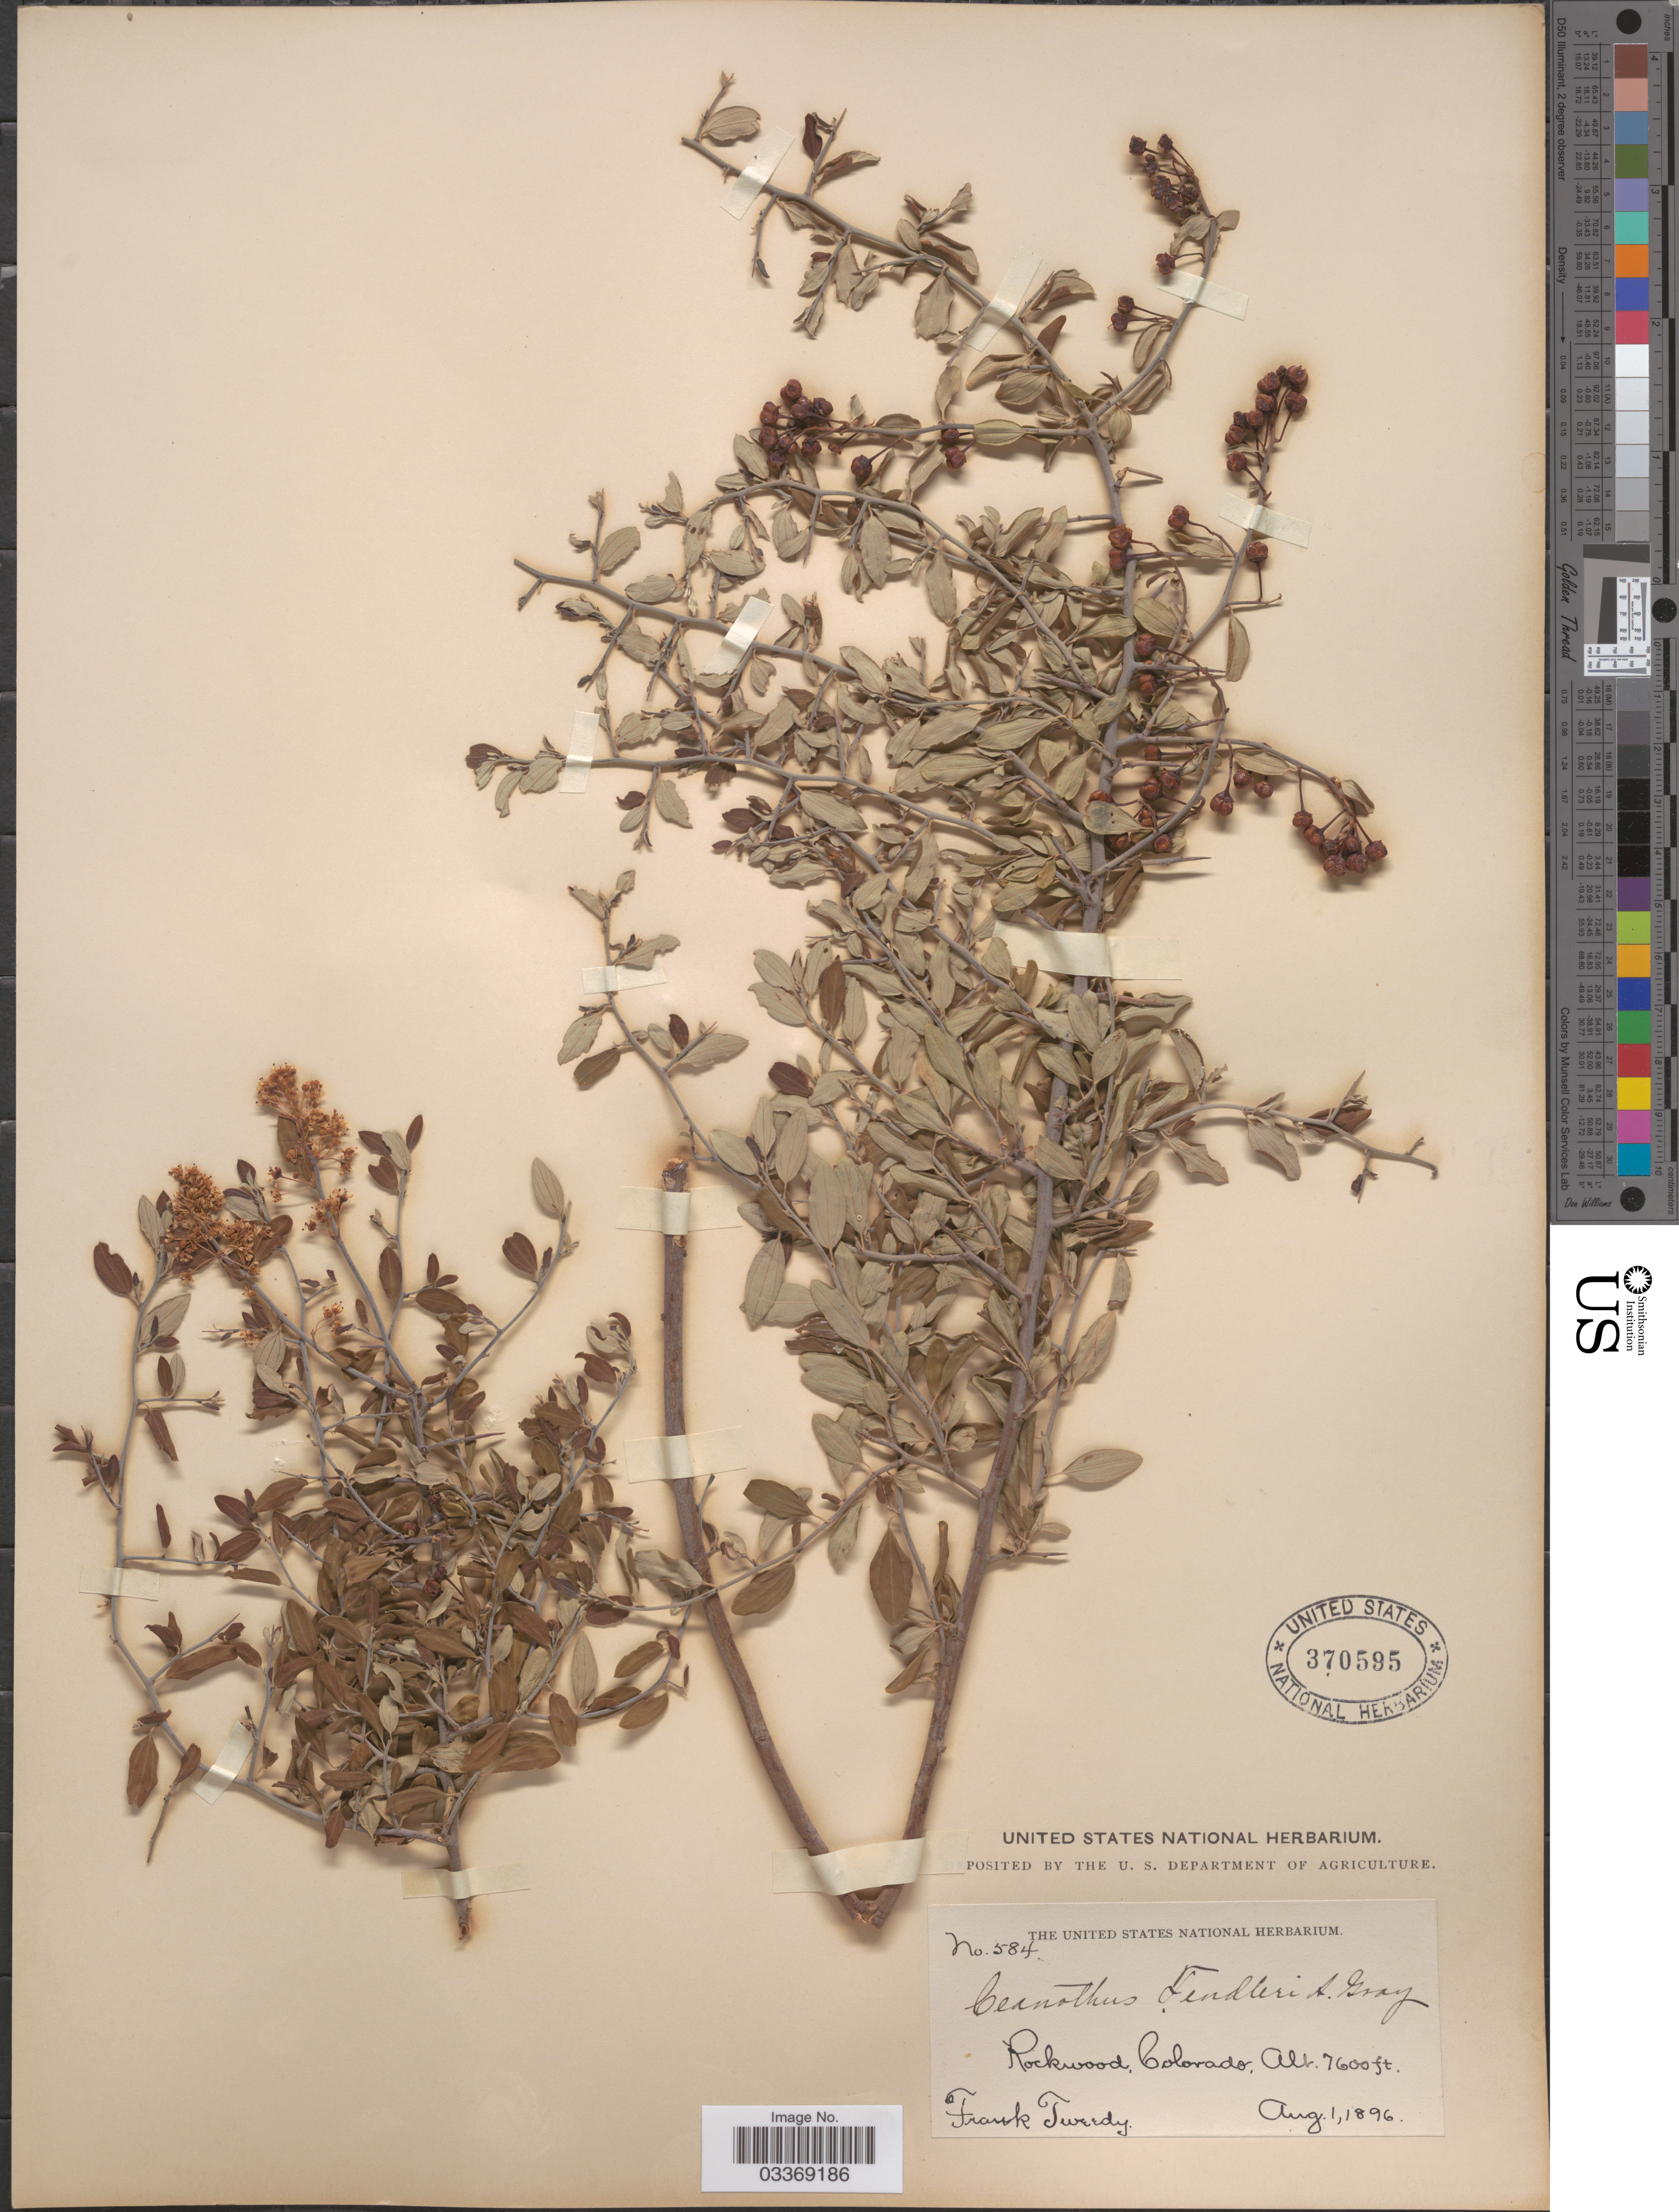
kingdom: Plantae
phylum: Tracheophyta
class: Magnoliopsida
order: Rosales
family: Rhamnaceae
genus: Ceanothus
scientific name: Ceanothus fendleri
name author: A. Gray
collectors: F. Tweedy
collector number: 584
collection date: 1896-08-01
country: United States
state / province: Colorado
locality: Rockwood.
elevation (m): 2316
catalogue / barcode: US 370595